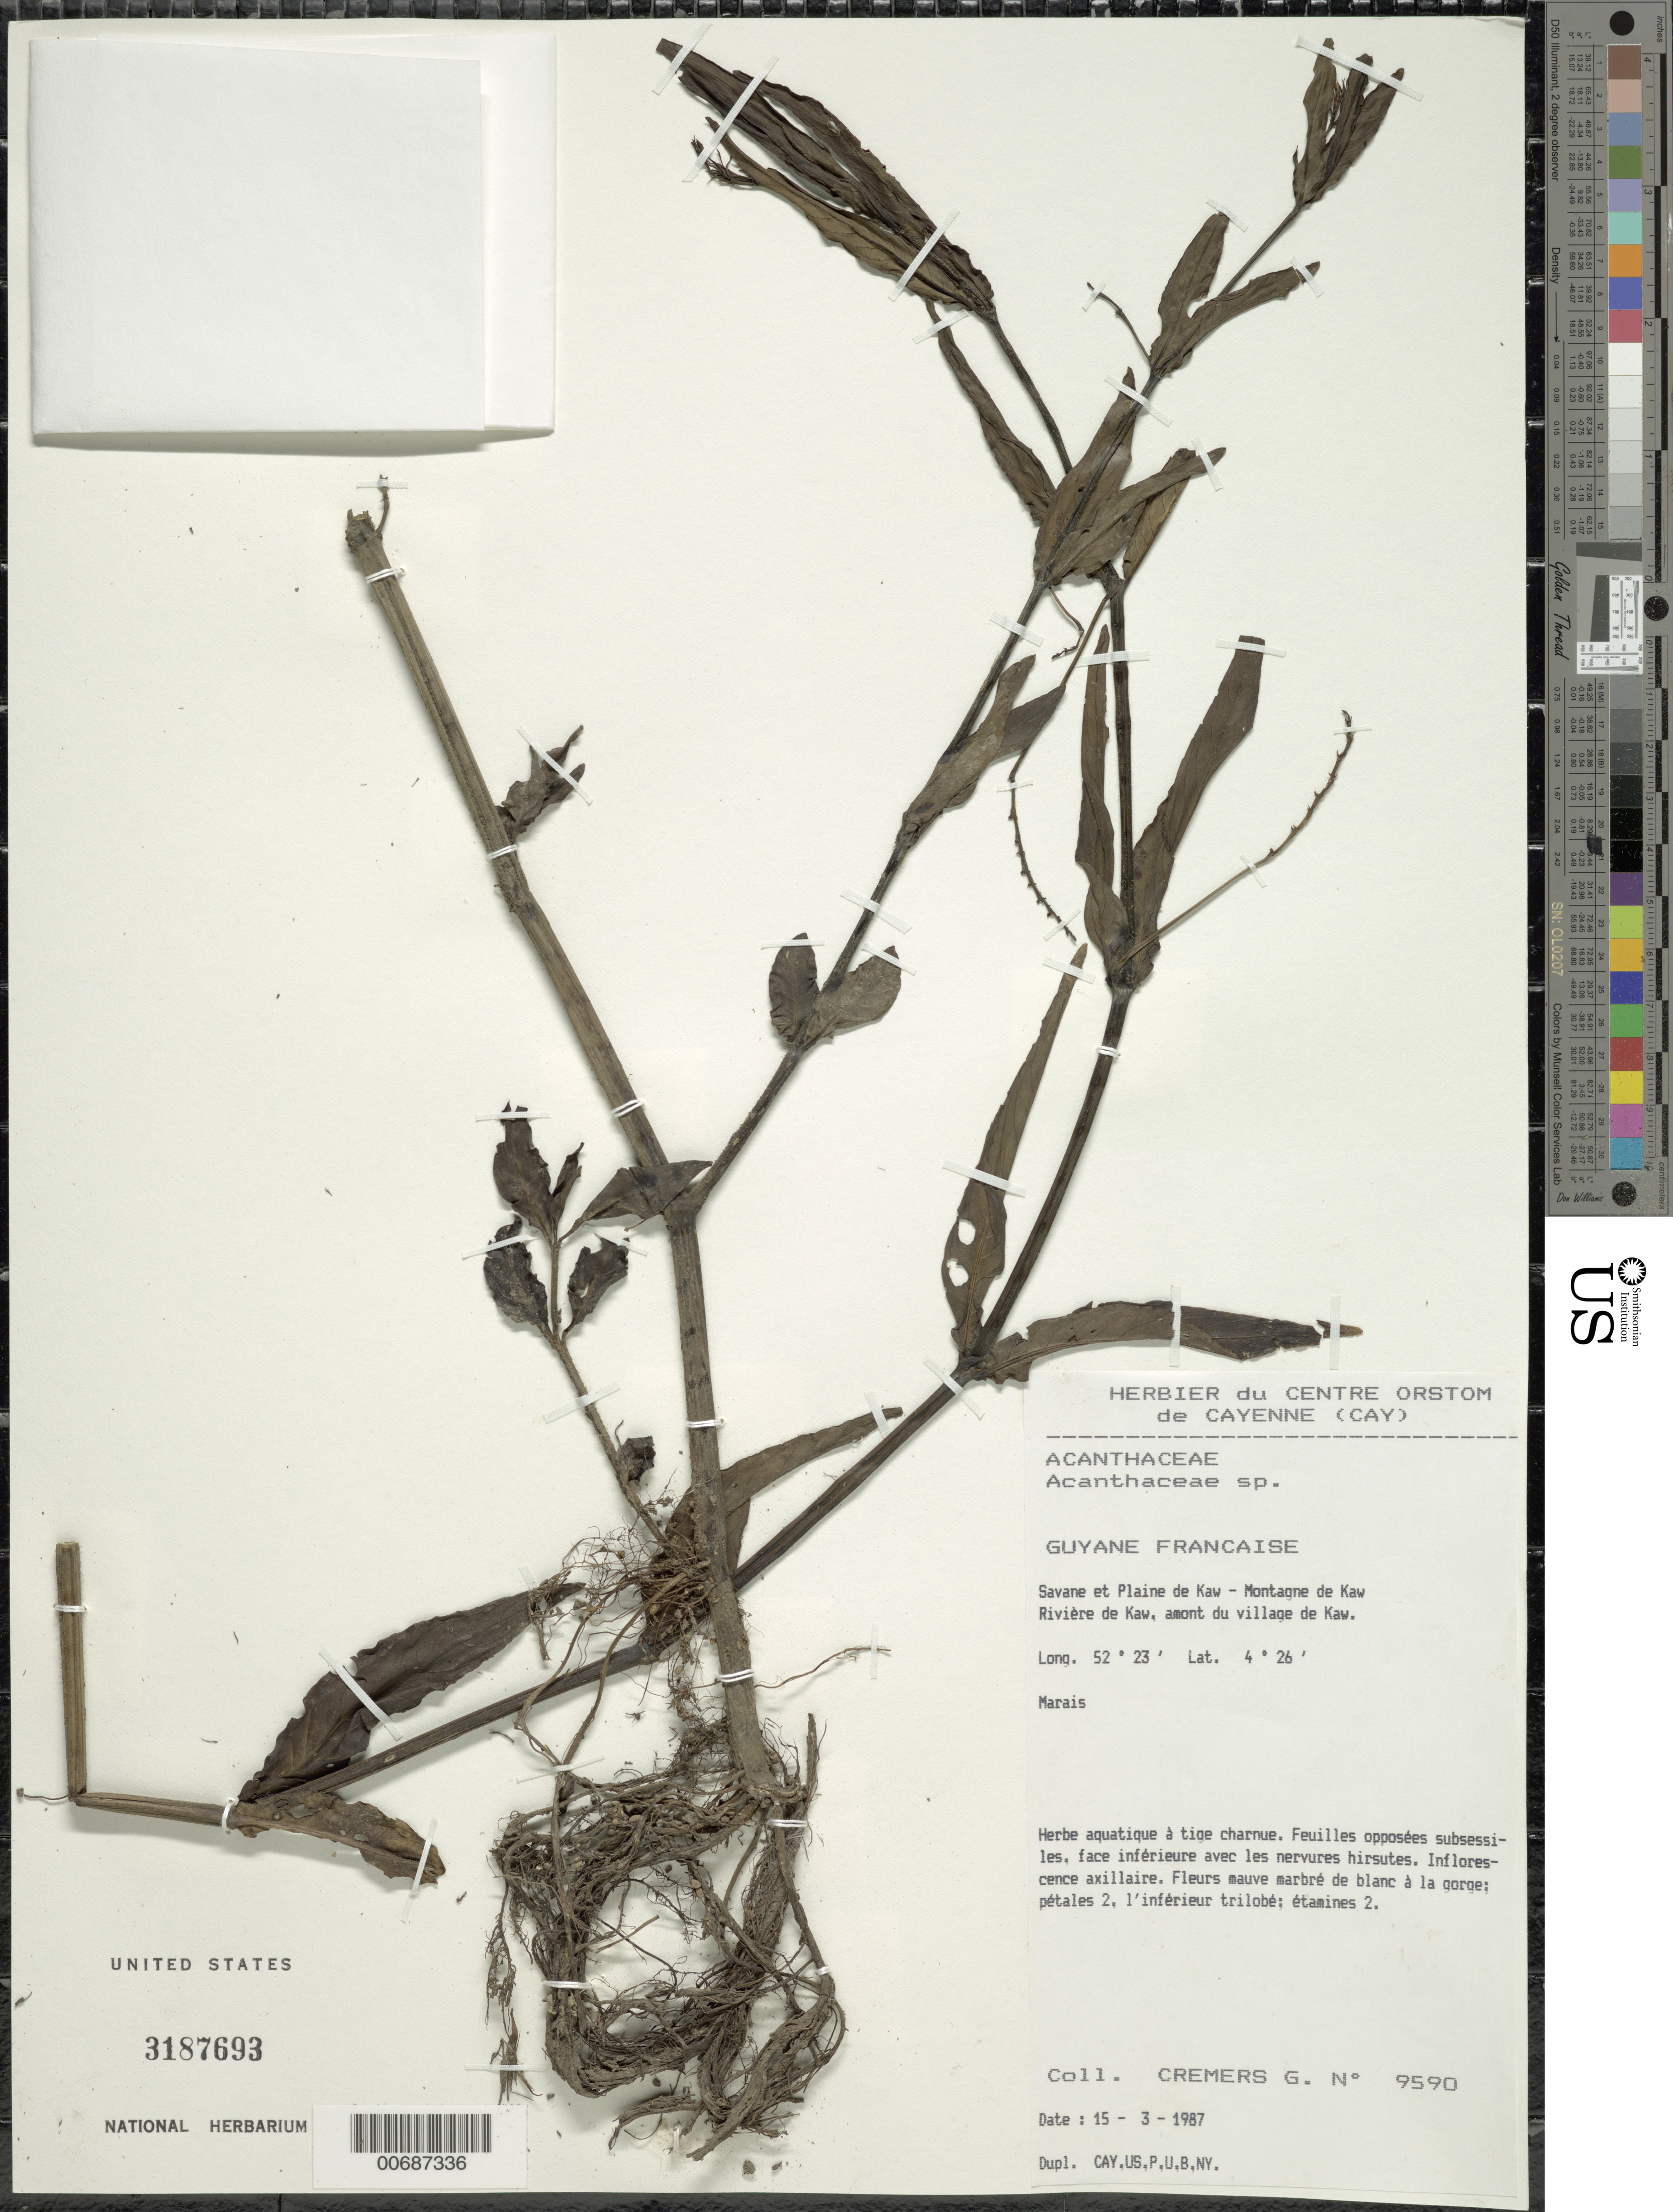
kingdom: Plantae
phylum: Tracheophyta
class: Magnoliopsida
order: Lamiales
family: Acanthaceae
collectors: G. Cremers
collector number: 9590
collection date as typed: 15-Mar-87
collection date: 1987-03-15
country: French Guiana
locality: Montagne de Kaw, Rivière de Kaw. amont du village de Kaw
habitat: Marsh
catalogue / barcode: US 3187693